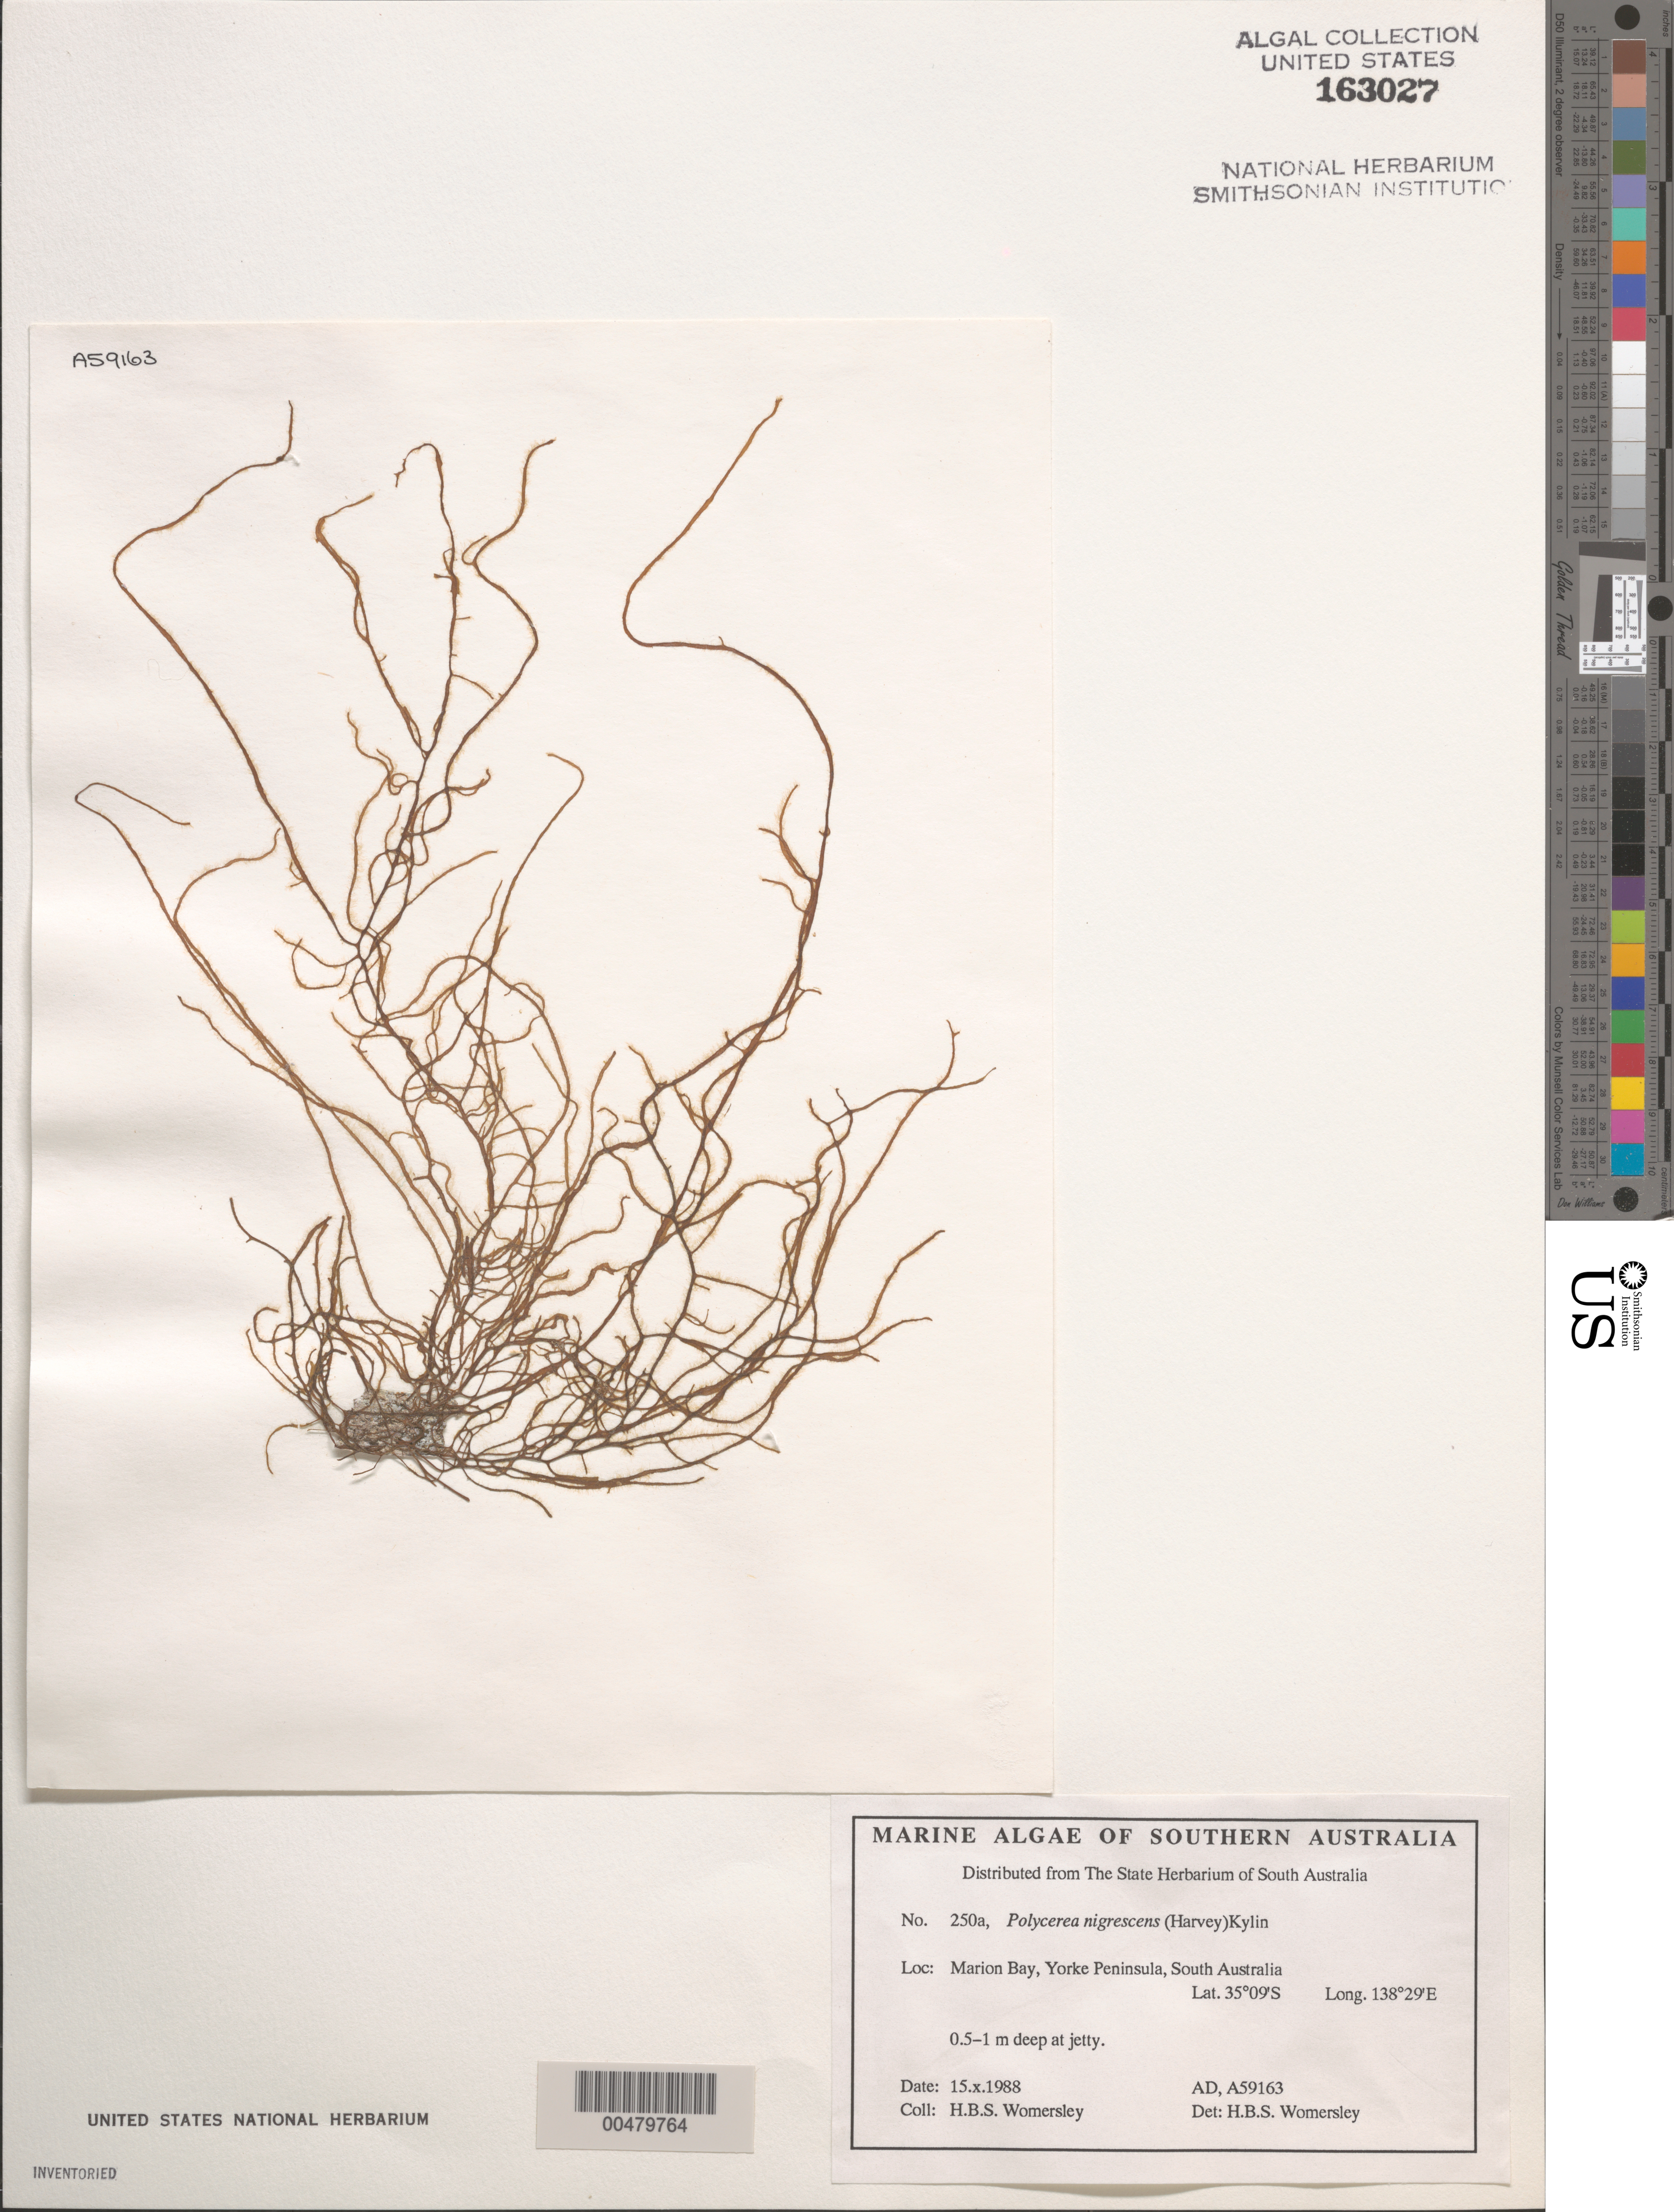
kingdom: Chromista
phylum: Ochrophyta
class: Phaeophyceae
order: Ectocarpales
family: Chordariaceae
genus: Polycerea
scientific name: Polycerea nigrescens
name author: (Harv. ex Kütz.) Kylin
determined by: Womersley, H. B. S.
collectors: H. B. S. Womersley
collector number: Ad A59163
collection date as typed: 15 Oct 1988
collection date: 1988-10-15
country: Australia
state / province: South Australia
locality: Marion Bay, Yorke Peninsula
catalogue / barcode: US 163027